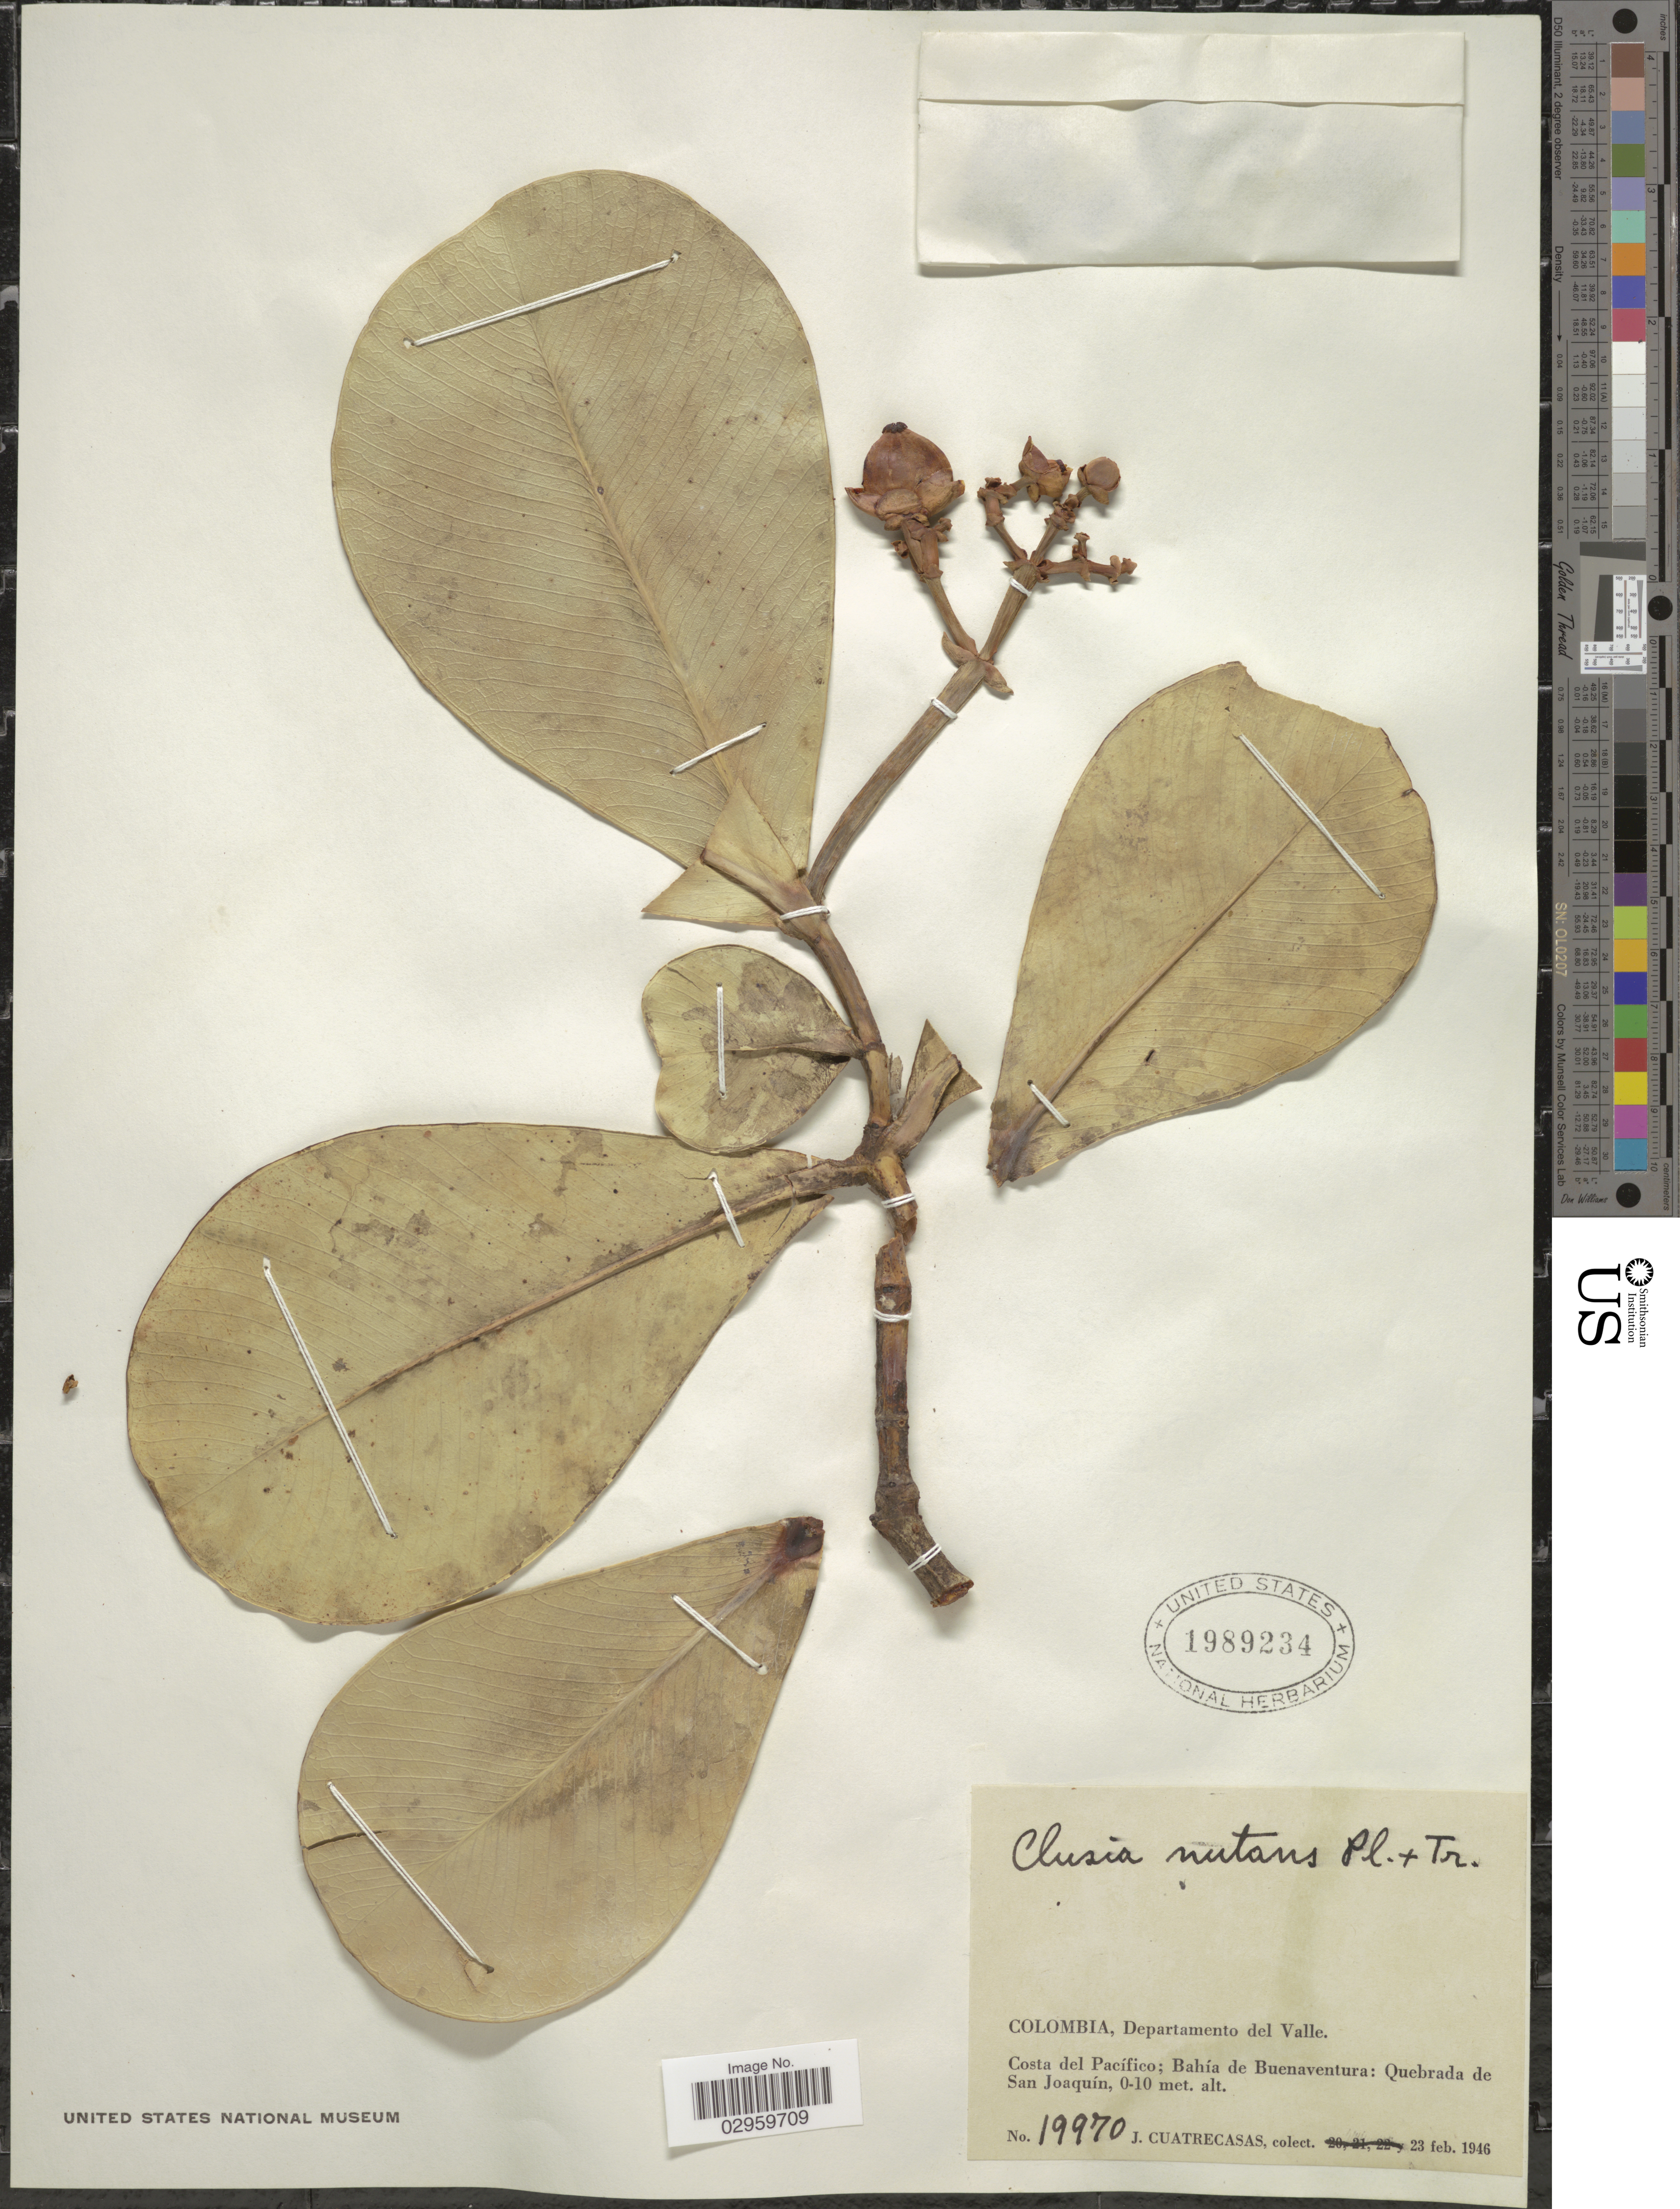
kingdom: Plantae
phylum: Tracheophyta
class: Magnoliopsida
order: Malpighiales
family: Clusiaceae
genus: Clusia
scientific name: Clusia nutans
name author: Planch. & Triana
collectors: J. Cuatrecasas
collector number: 19970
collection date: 1946-02-23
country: Colombia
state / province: Valle del Cauca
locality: Departamento del Valle. Costa del Pacífico; Bahía de Buenaventura: Quebrada de San Joaquín.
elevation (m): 0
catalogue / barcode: US 1989234